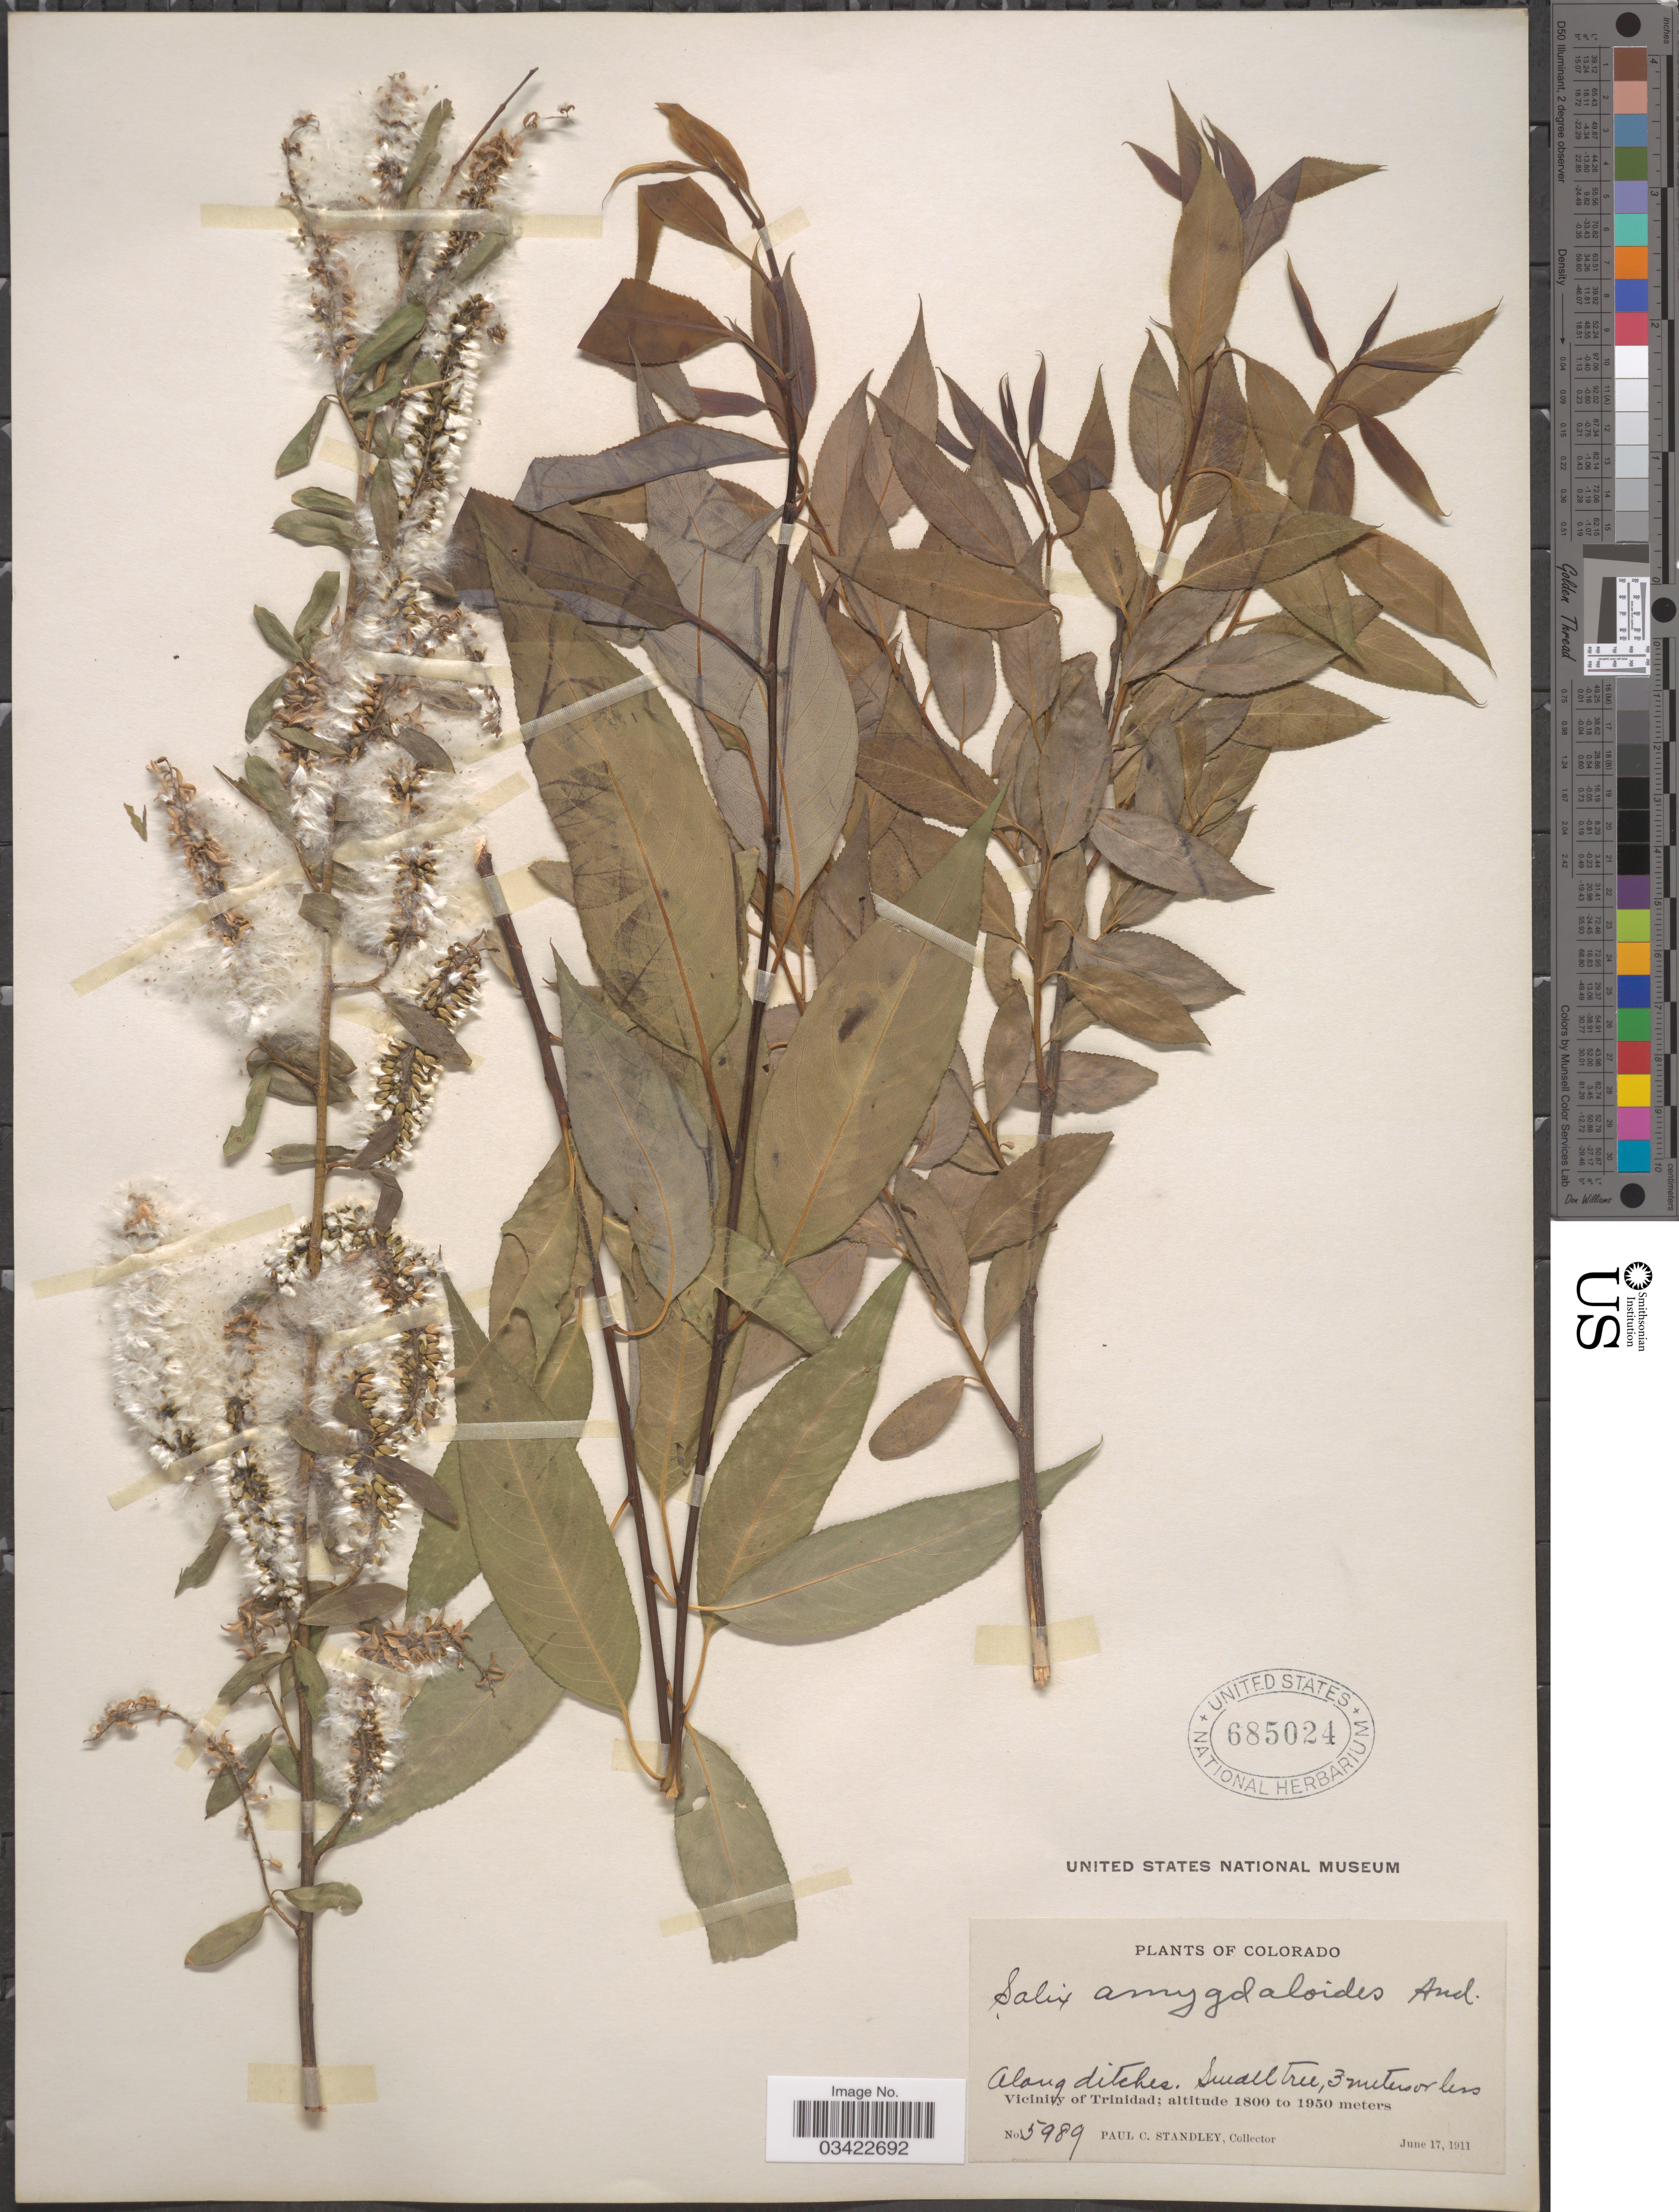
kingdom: Plantae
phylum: Tracheophyta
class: Magnoliopsida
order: Malpighiales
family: Salicaceae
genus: Salix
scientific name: Salix amygdaloides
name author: Andersson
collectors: P. C. Standley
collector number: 5989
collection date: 1911-06-17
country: United States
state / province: Colorado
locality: Along ditches. Vicinity of Trinidad.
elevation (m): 1800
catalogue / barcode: US 685024